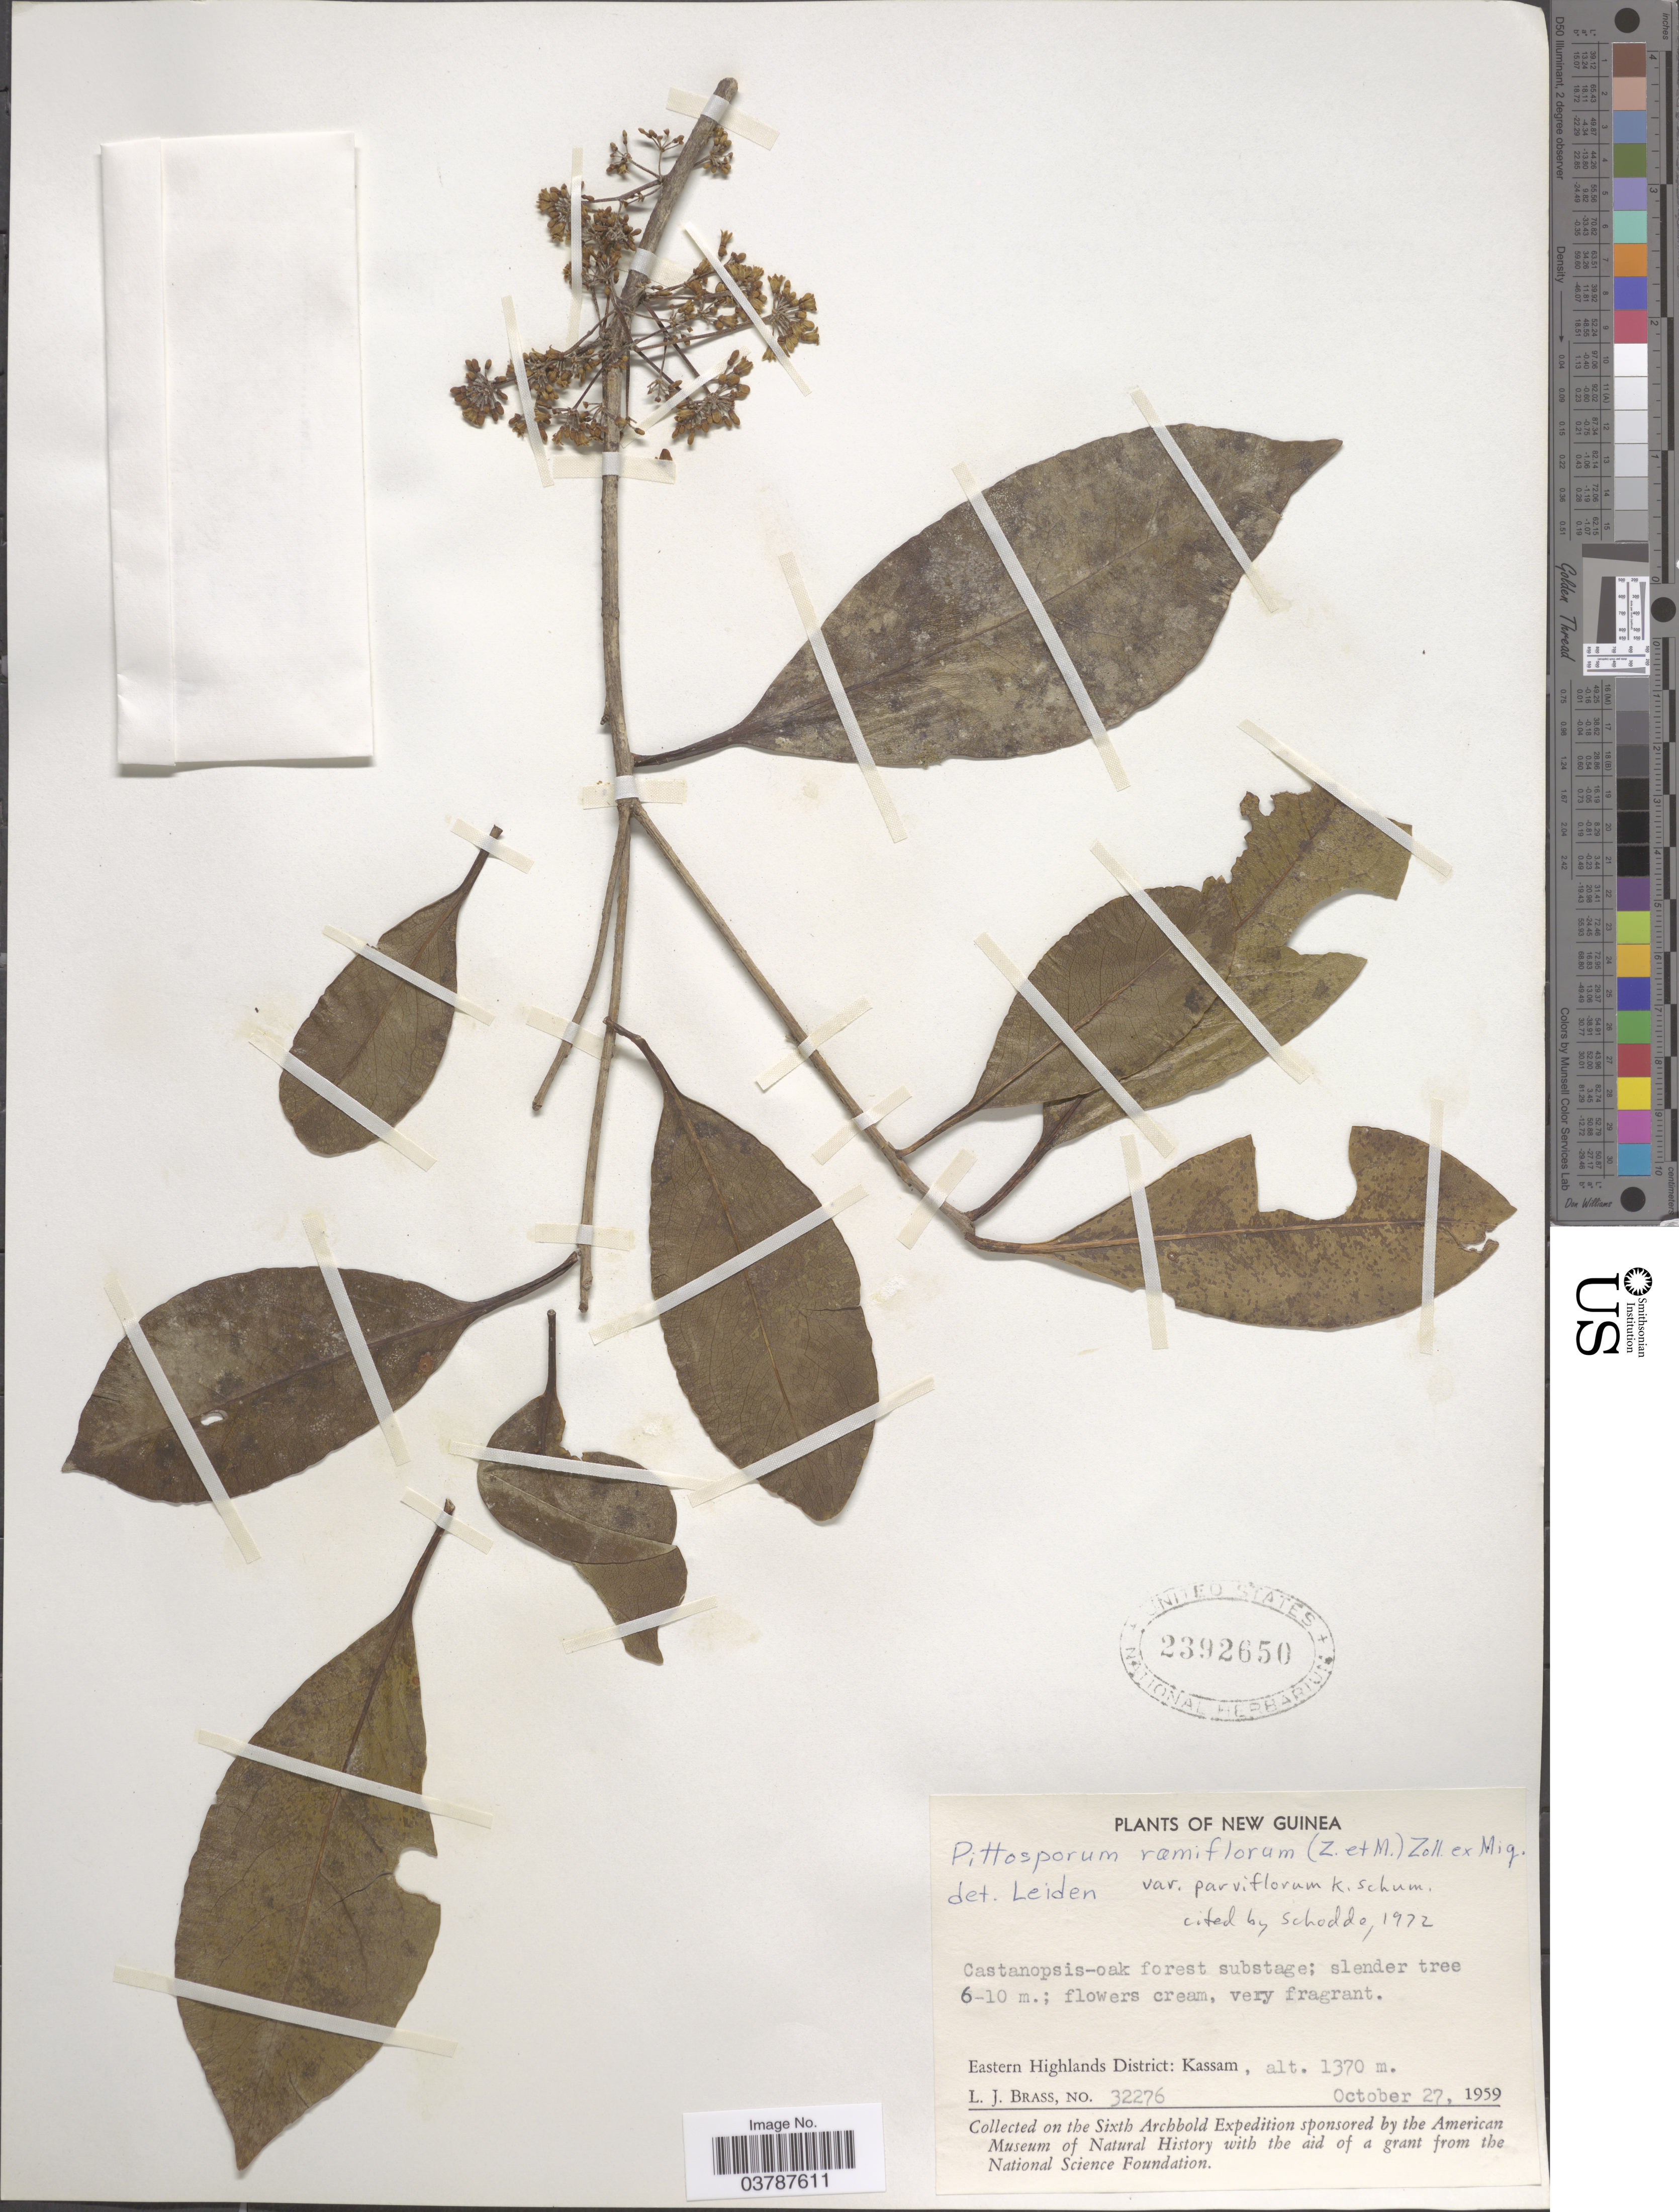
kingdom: Plantae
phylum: Tracheophyta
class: Magnoliopsida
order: Apiales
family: Pittosporaceae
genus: Pittosporum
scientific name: Pittosporum ramiflorum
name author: (Zoll. & Mor.) Zoll.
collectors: L. J. Brass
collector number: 32276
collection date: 1959-10-27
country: Papua New Guinea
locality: New Guinea. Eastern Highlands District: Kassam.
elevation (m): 1370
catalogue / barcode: US 2392650